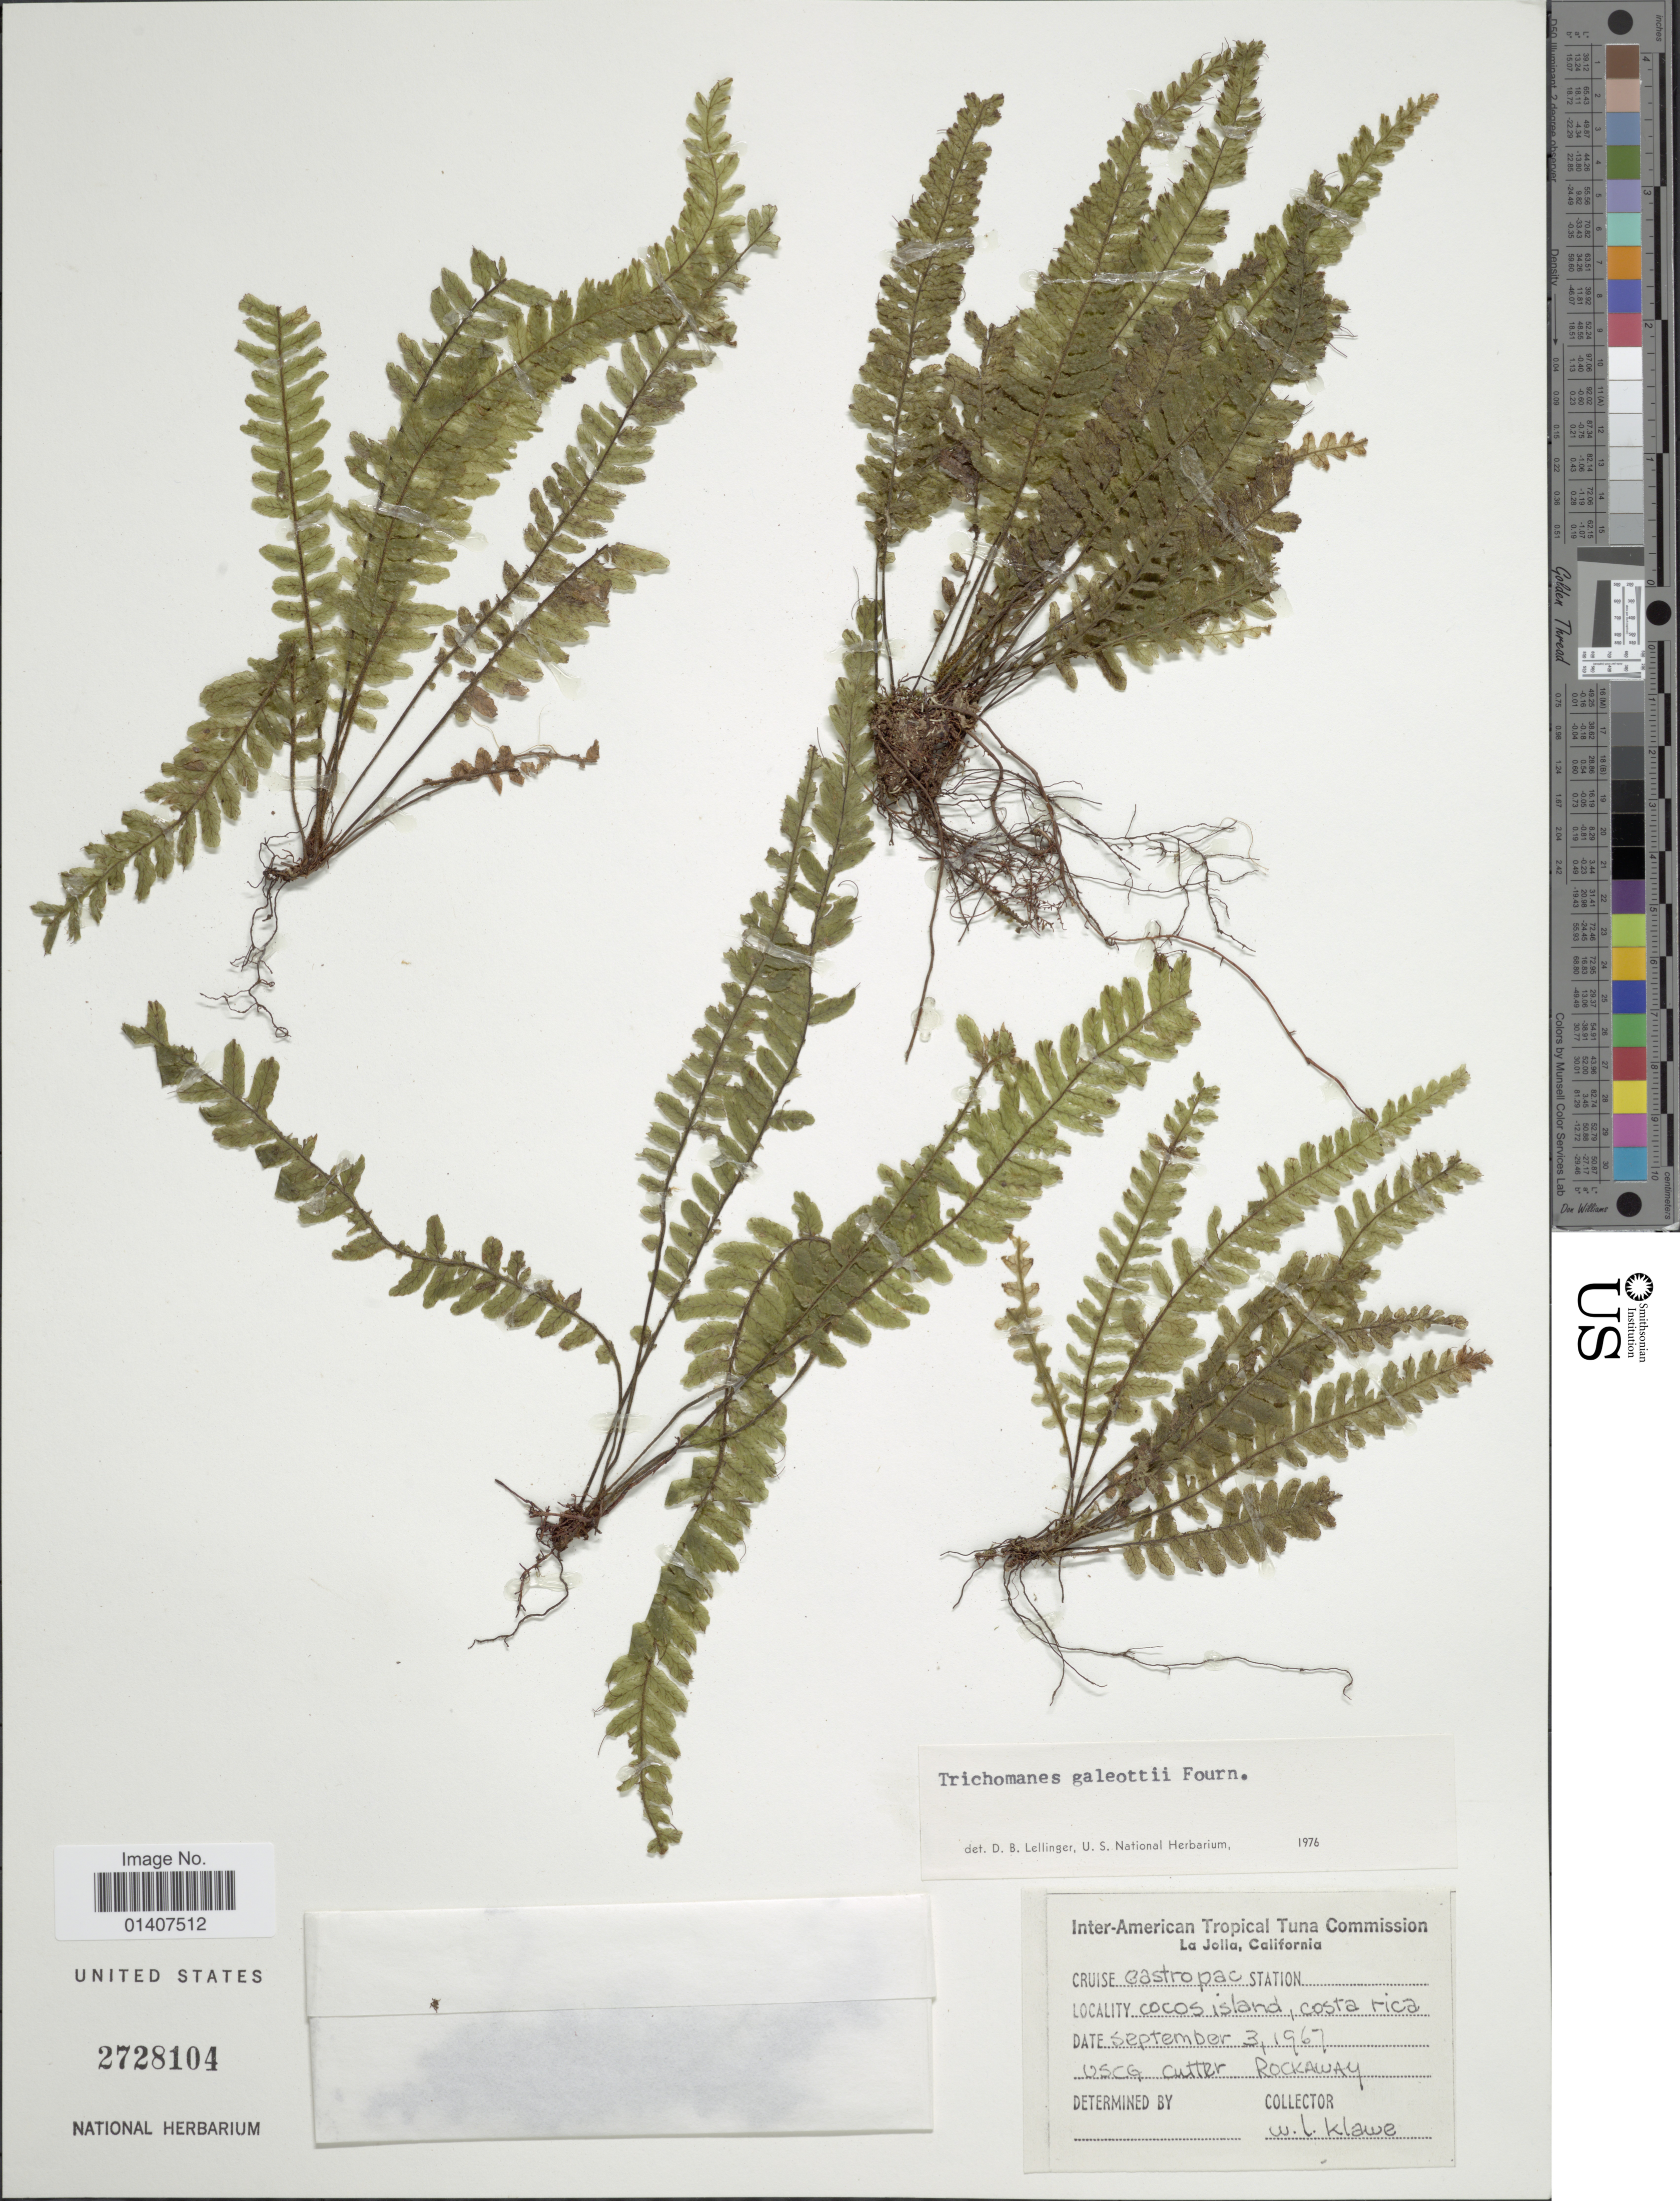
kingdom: Plantae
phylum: Tracheophyta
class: Polypodiopsida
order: Hymenophyllales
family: Hymenophyllaceae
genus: Trichomanes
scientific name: Trichomanes galeottii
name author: E. Fourn.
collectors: W. Klawe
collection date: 1967-09-03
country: Costa Rica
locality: Cocos Island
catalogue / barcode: US 2728104